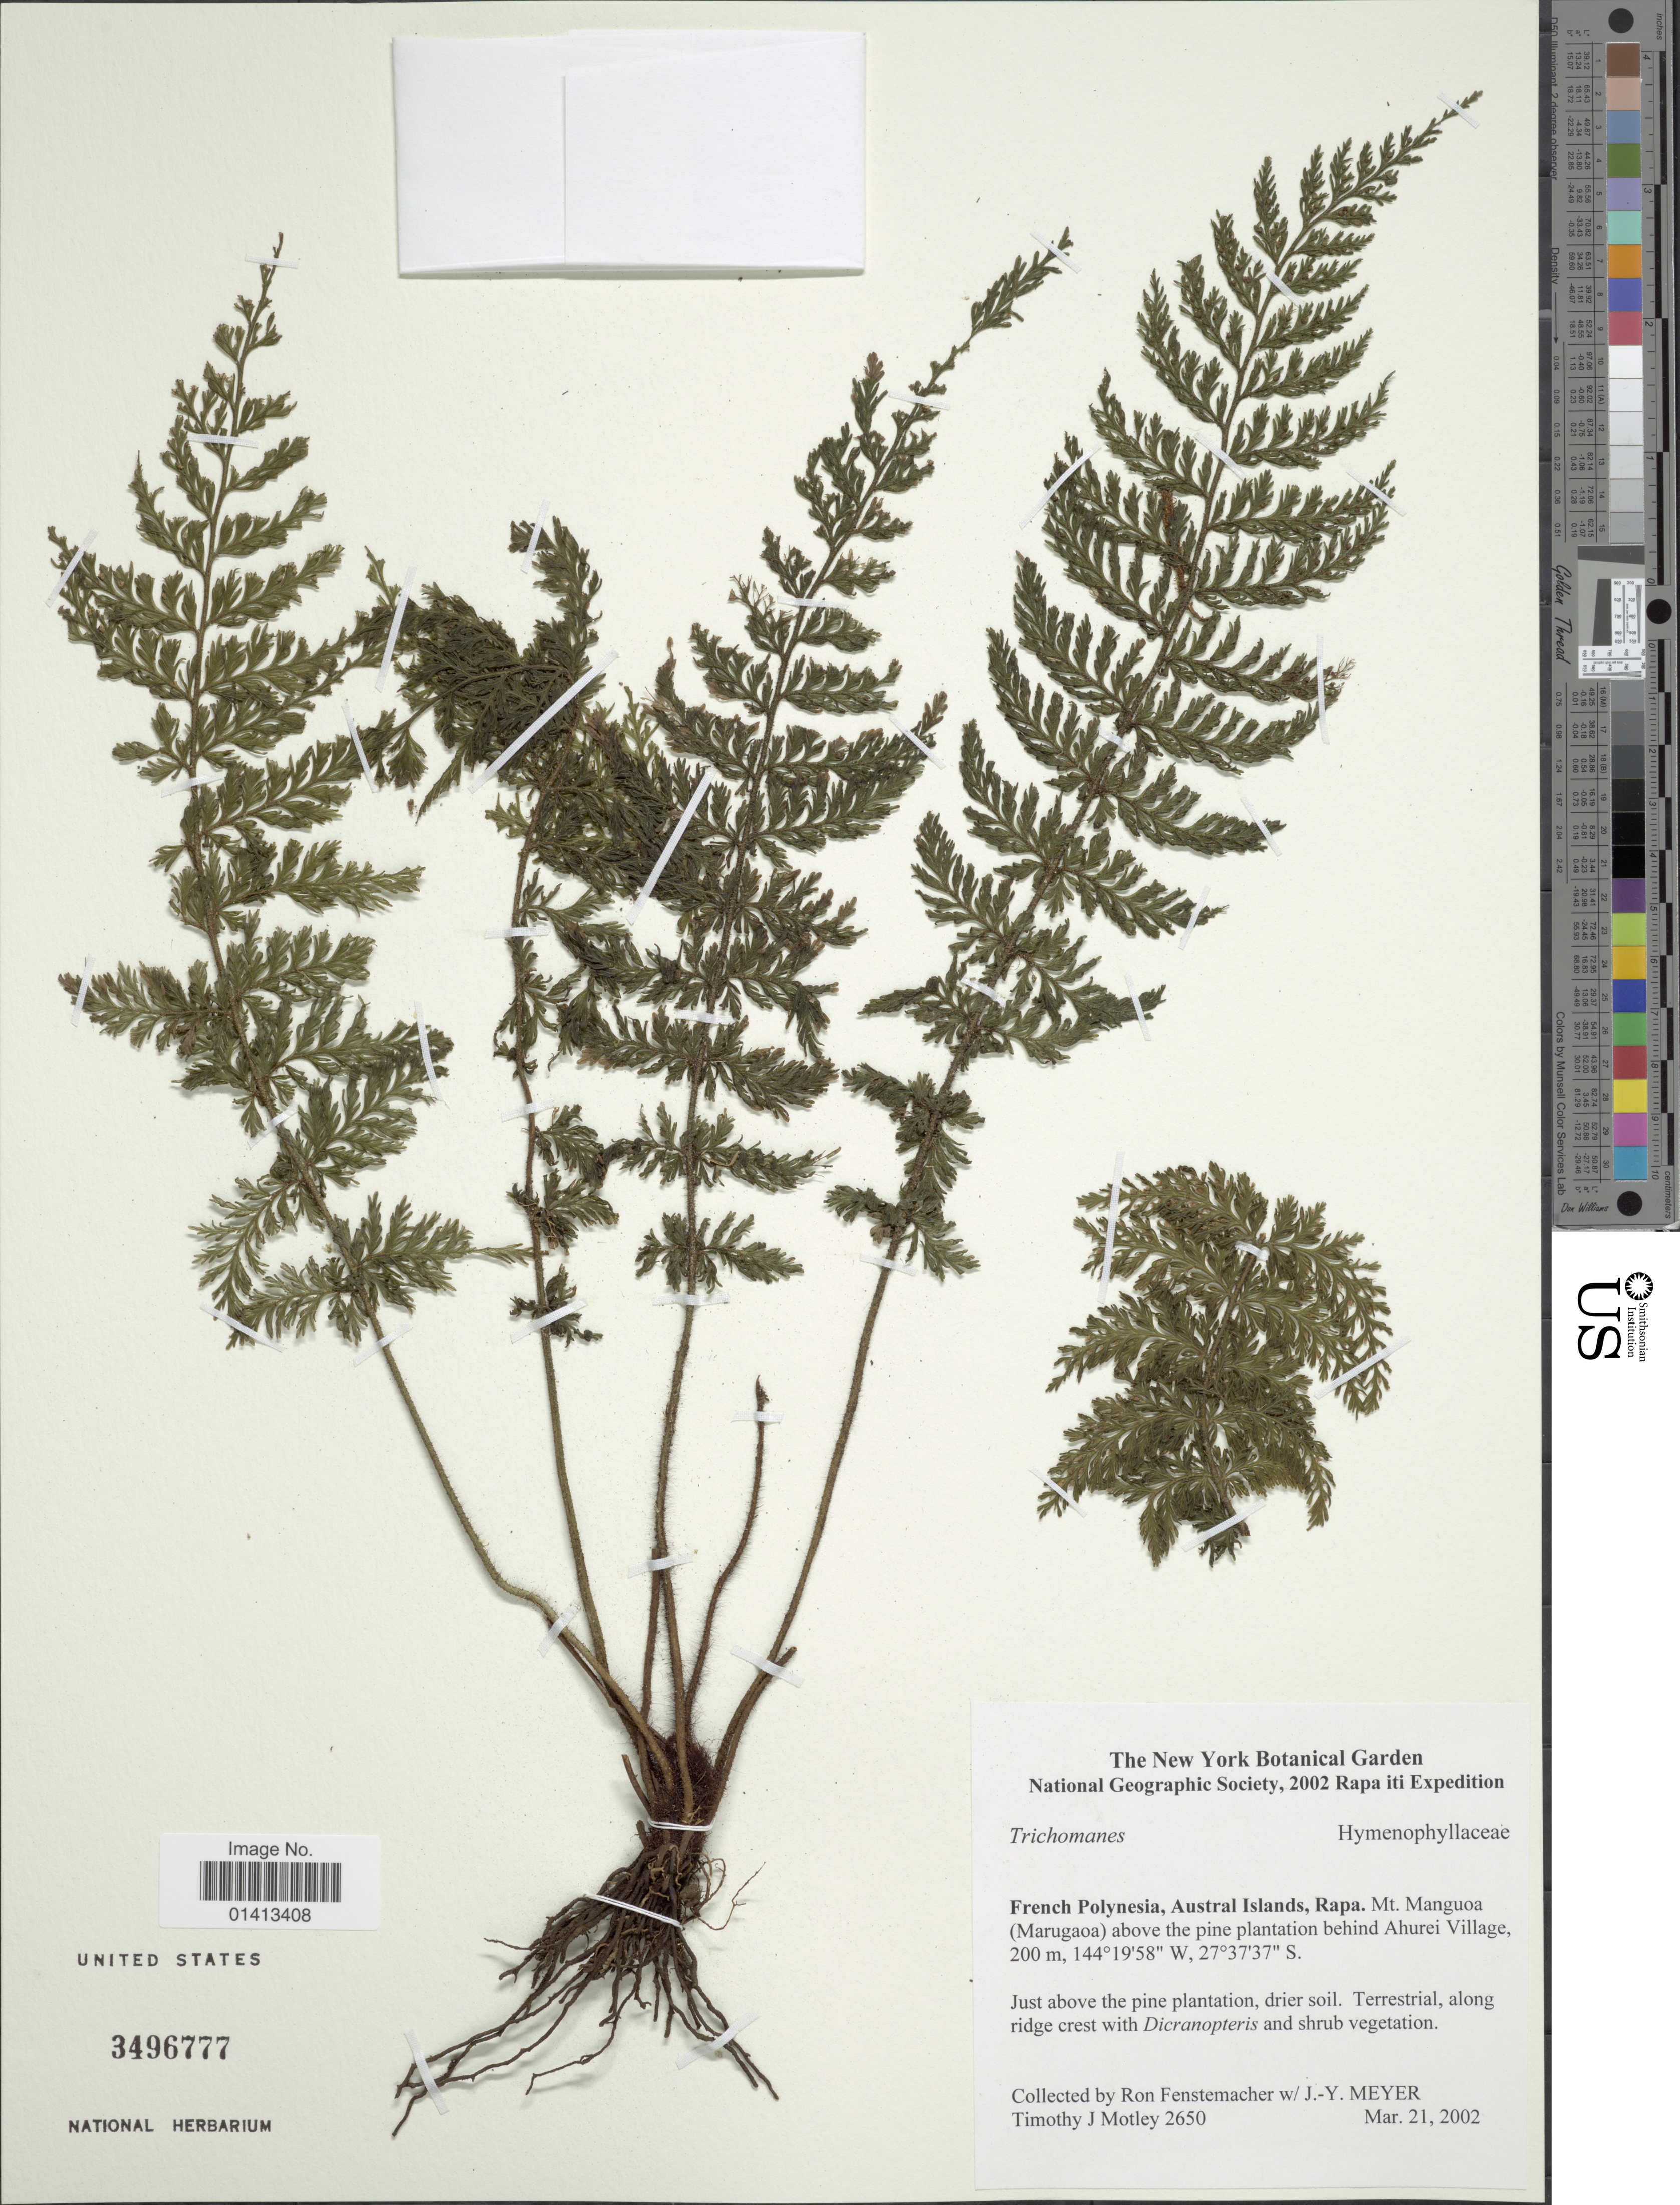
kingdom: Plantae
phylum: Tracheophyta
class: Polypodiopsida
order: Hymenophyllales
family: Hymenophyllaceae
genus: Crepidomanes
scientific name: Crepidomanes grande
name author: (Copel.) Ebihara & K. Iwats.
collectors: R. Fenstemacher & J.-Y. Meyer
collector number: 2650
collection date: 2002-03-21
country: French Polynesia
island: Rapa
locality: Austral Islands, Rapa. Mt Manguoa (Marugaoa) above the pine plantation behind Ahurei Village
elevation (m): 200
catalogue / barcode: US 3496777